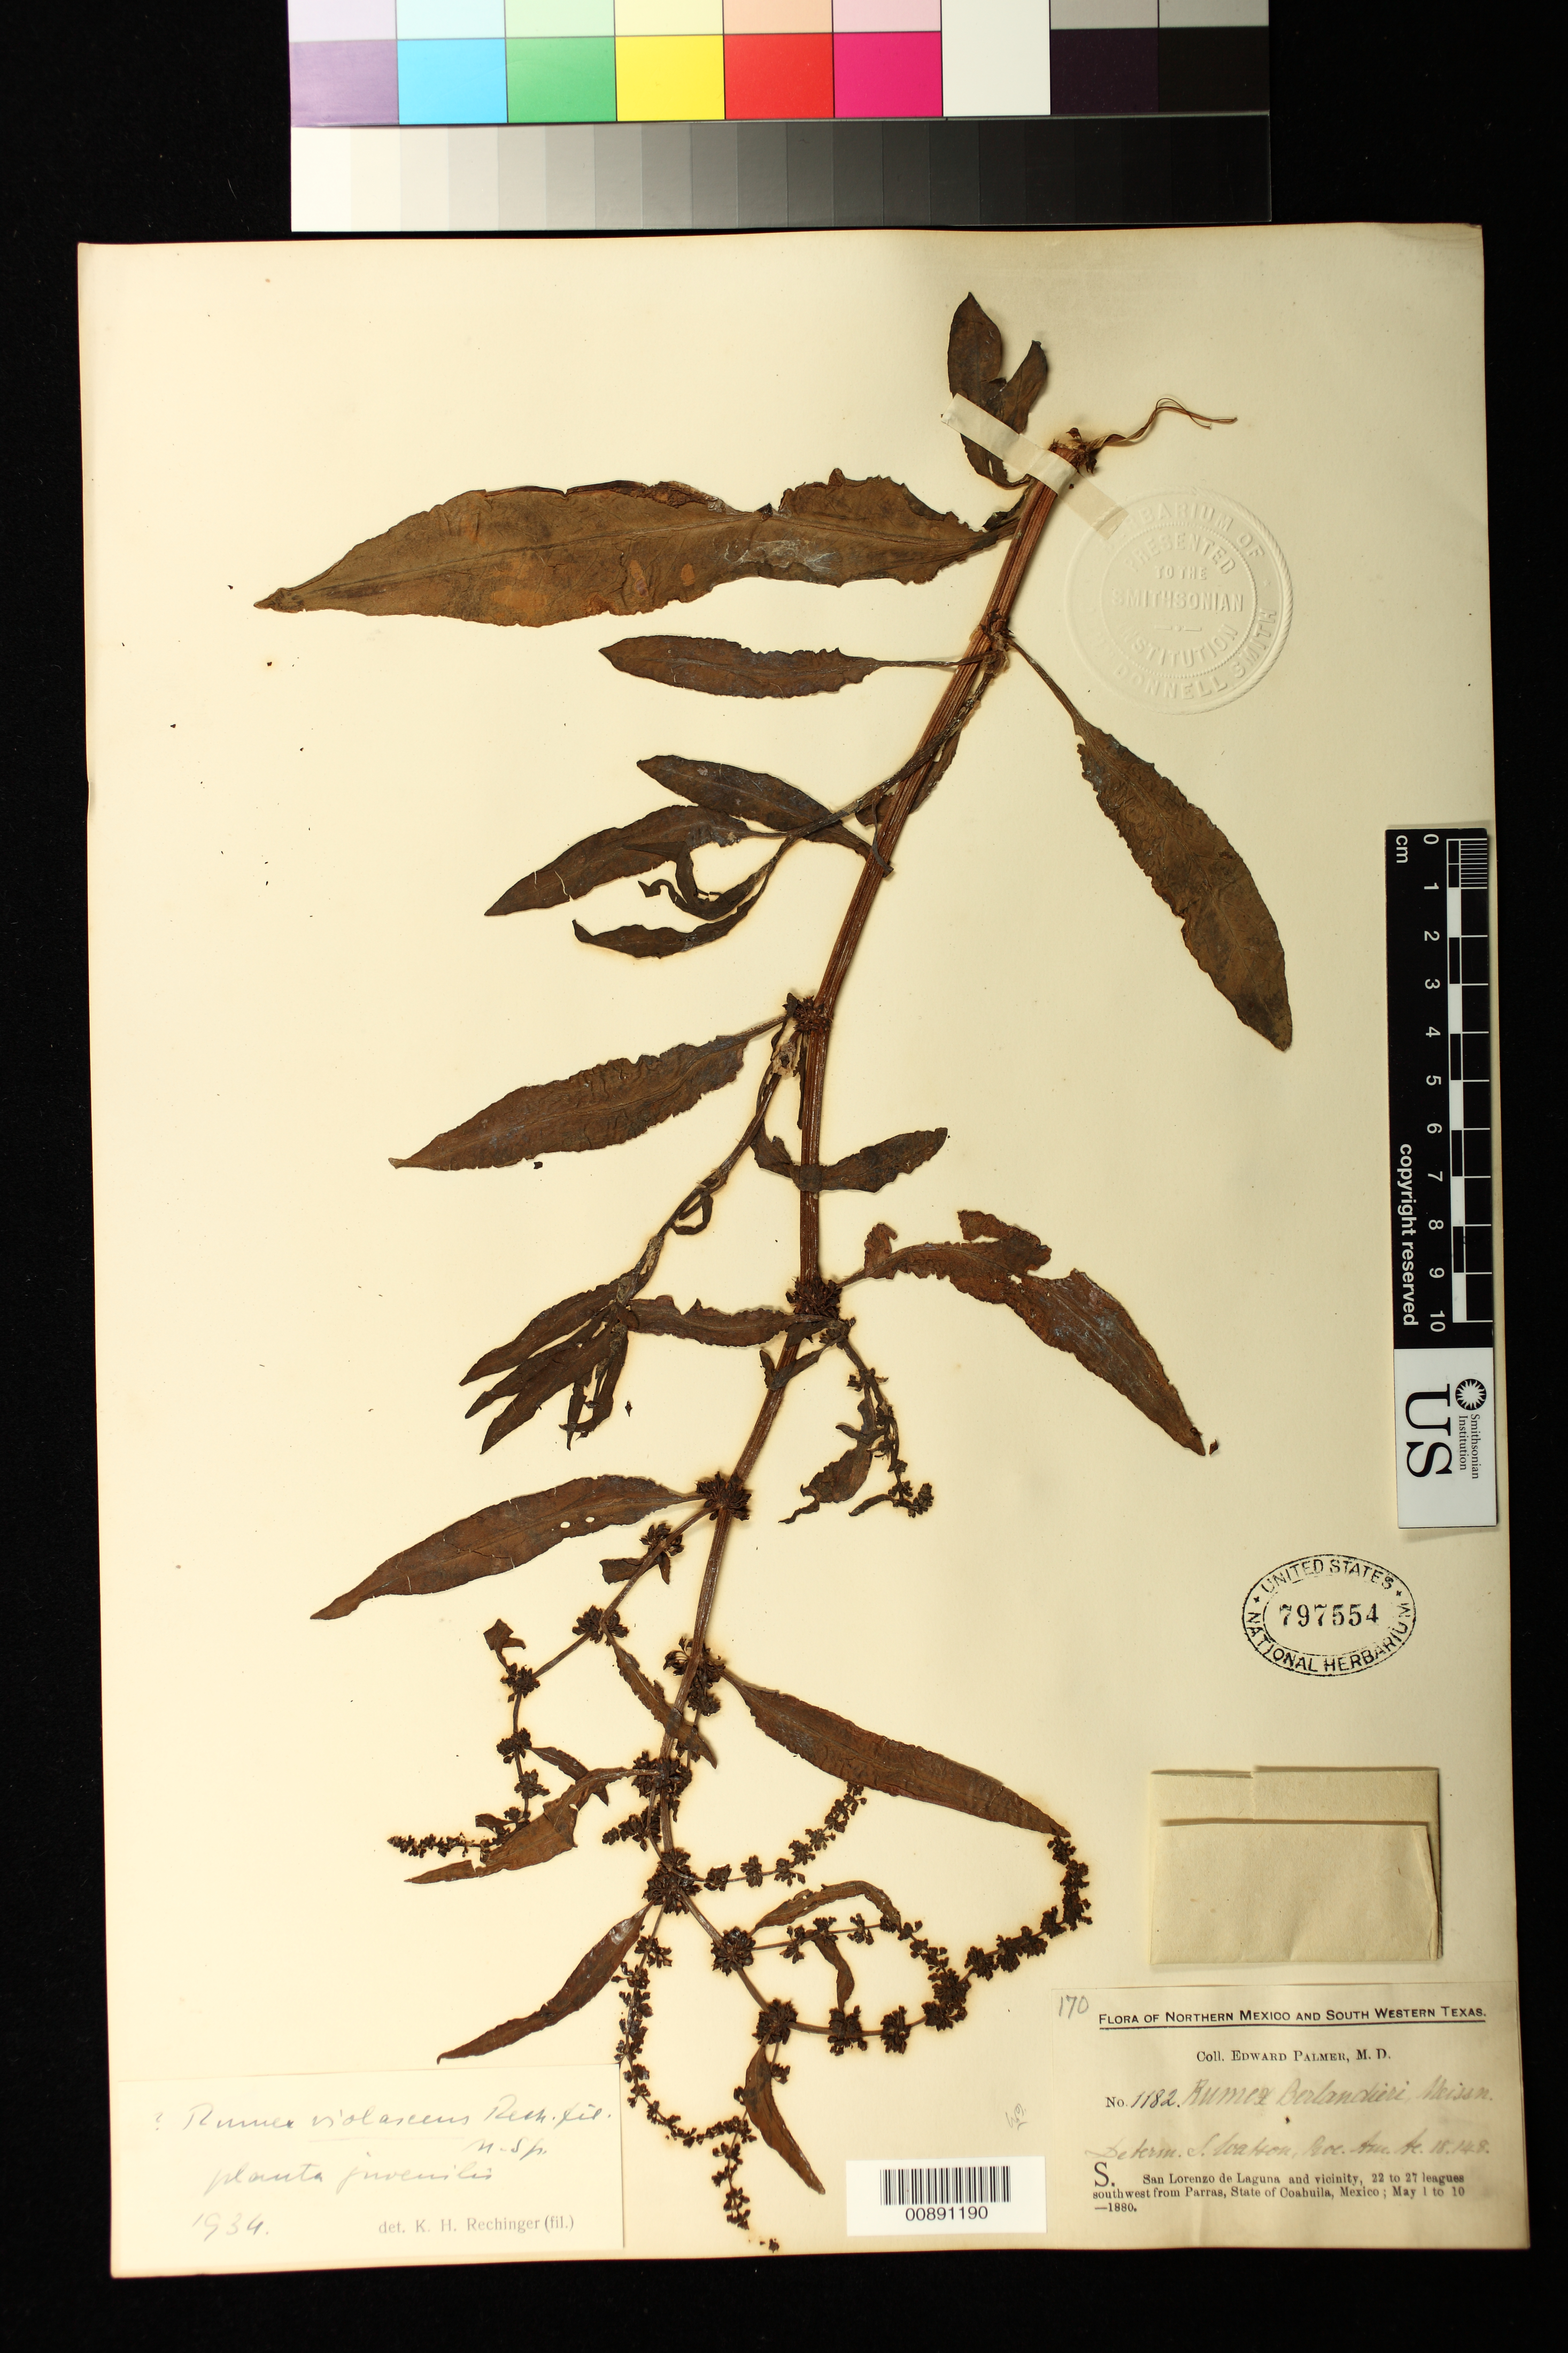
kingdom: Plantae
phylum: Tracheophyta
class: Magnoliopsida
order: Caryophyllales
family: Polygonaceae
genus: Rumex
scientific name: Rumex violascens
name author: Rech. f.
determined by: Rechinger, K. H.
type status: Syntype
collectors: E. Palmer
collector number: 1182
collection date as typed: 01 May 1880 to 10 May 1880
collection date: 1880-05-01/1880-05-10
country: Mexico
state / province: Coahuila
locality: S. San Lorenzo de Laguna and vicinity, 22 to 27 leagues southwest from Parras, Coahuila.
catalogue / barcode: US 797554